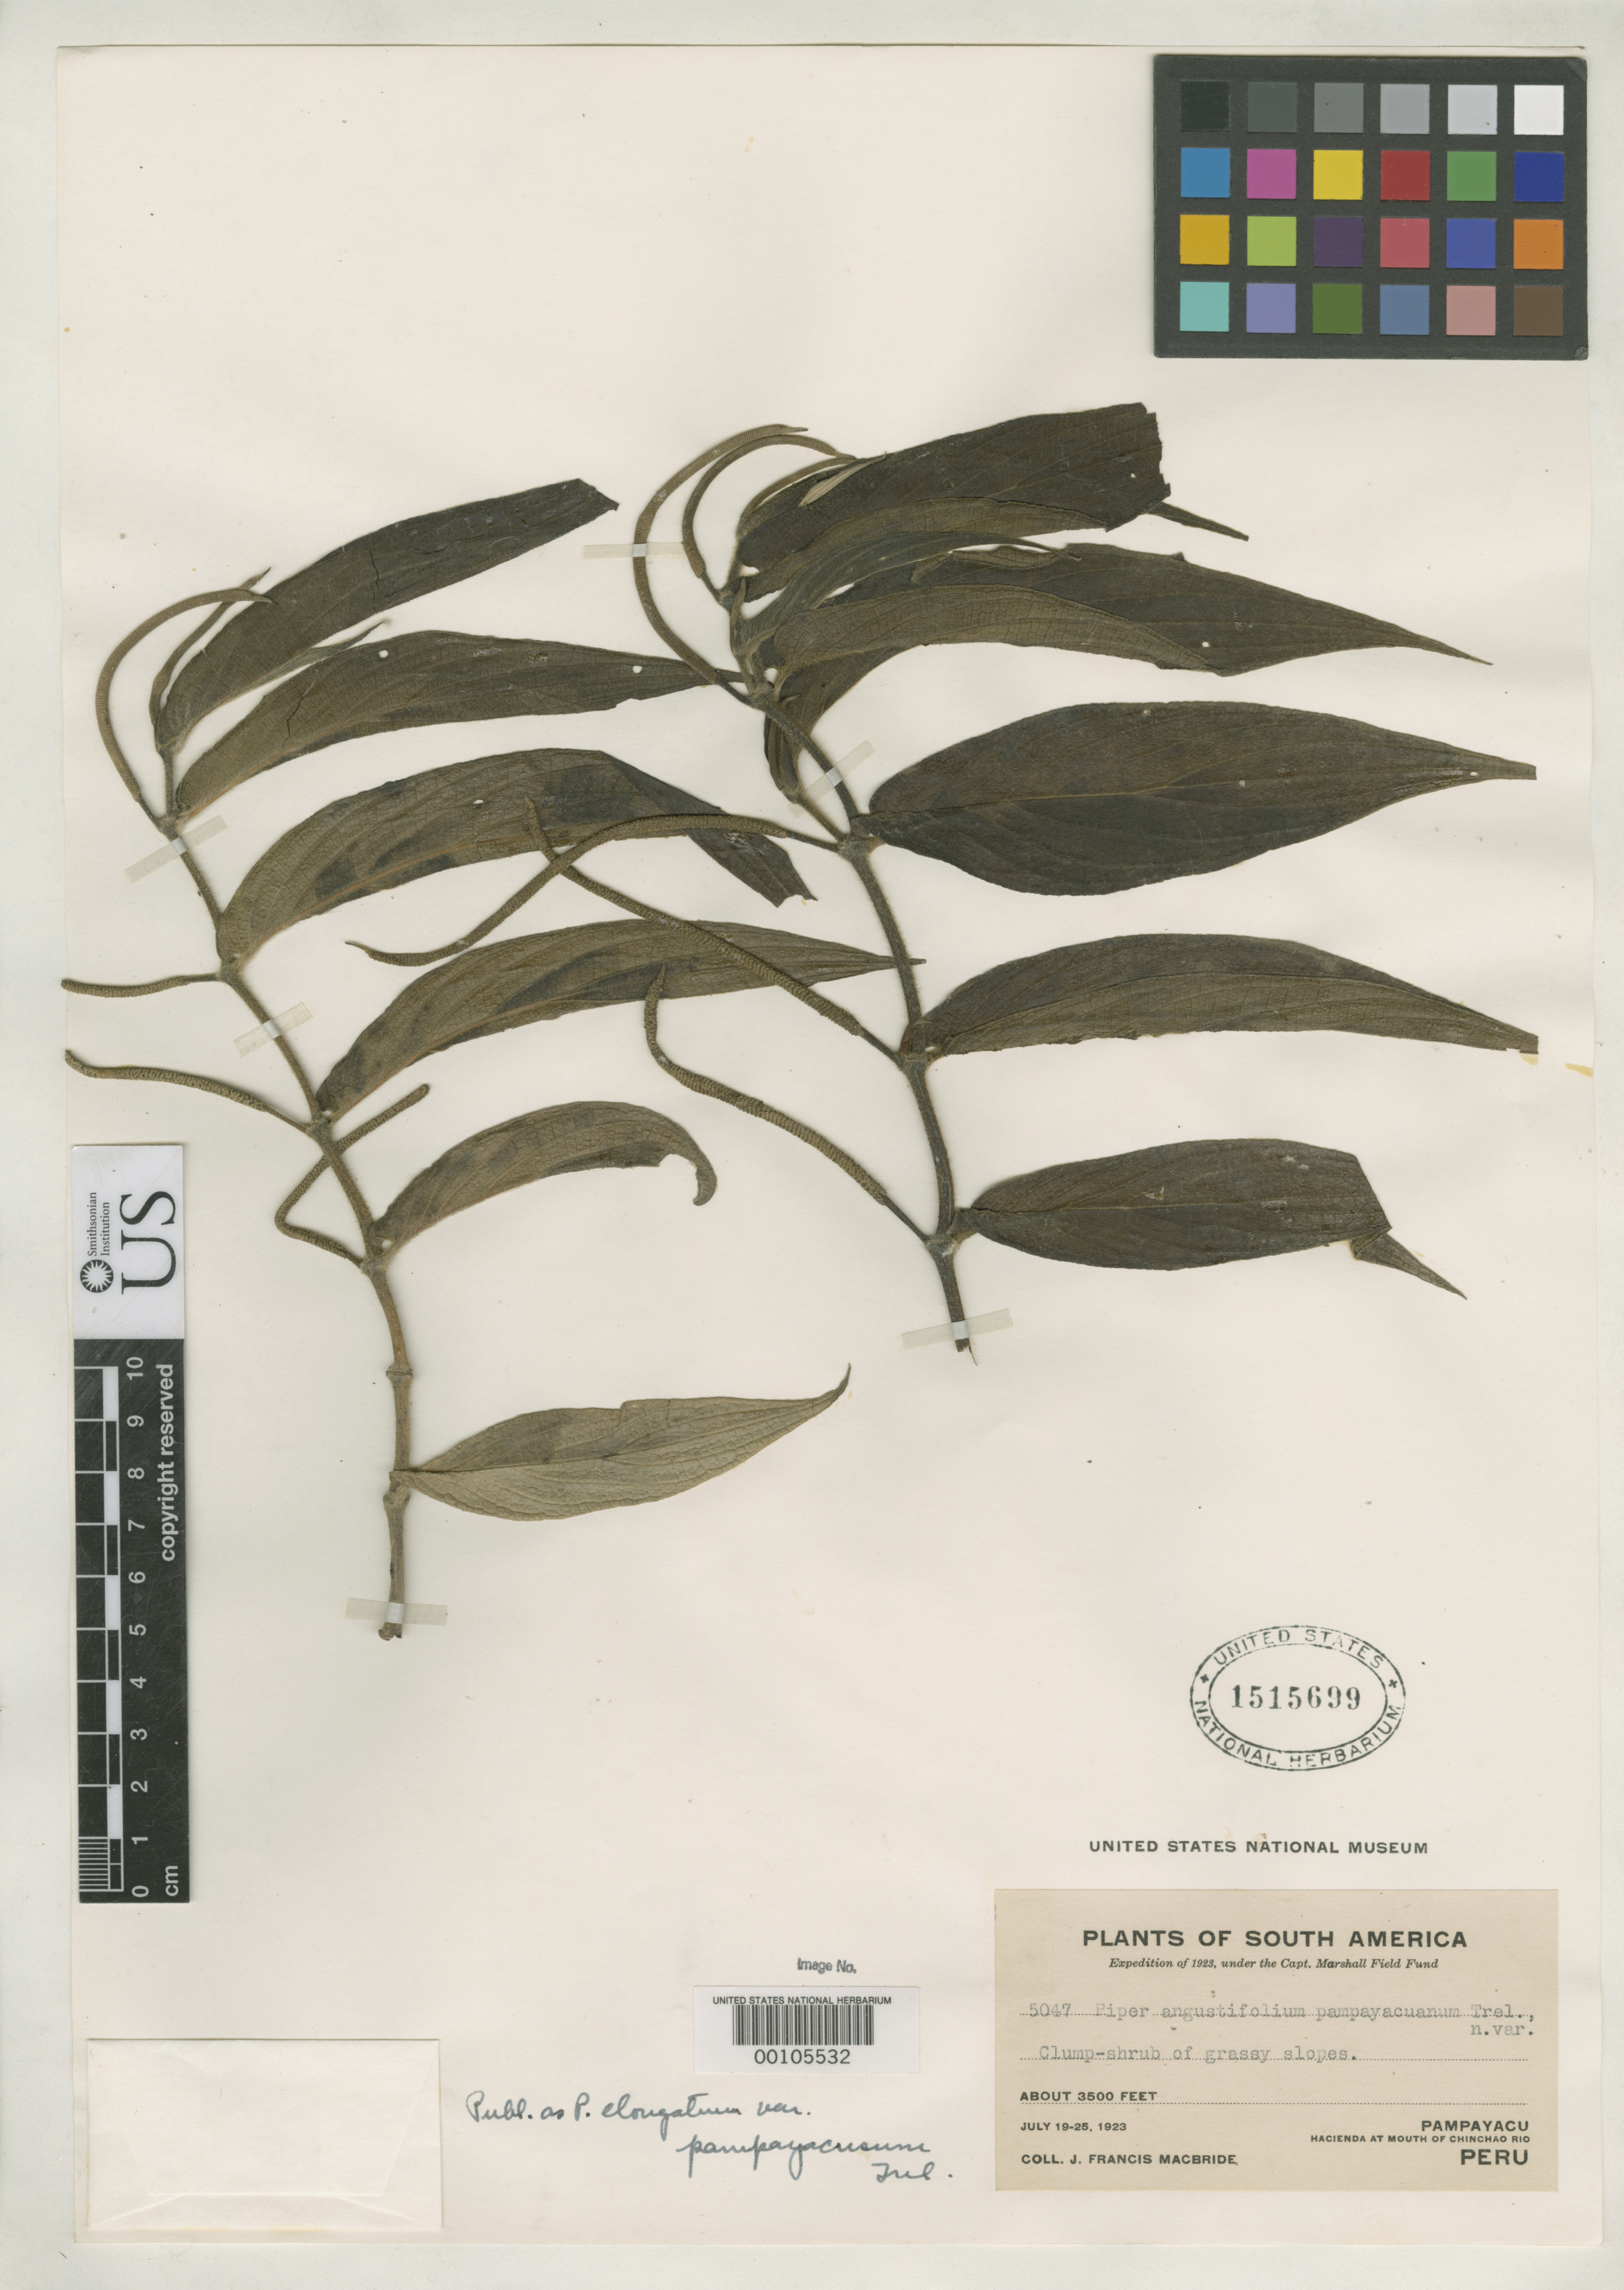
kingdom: Plantae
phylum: Tracheophyta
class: Magnoliopsida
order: Piperales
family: Piperaceae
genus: Piper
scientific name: Piper elongatum var. pampayacusum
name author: Trel. in J.F. Macbr.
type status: Isotype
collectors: J. F. Macbride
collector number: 5047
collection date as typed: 19 Jul 1923 to 25 Jul 1923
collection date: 1923-07-19/1923-07-25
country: Peru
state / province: Huánuco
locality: Pampayacu, mouth of Río Chinchao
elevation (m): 1067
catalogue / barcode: US 1515699